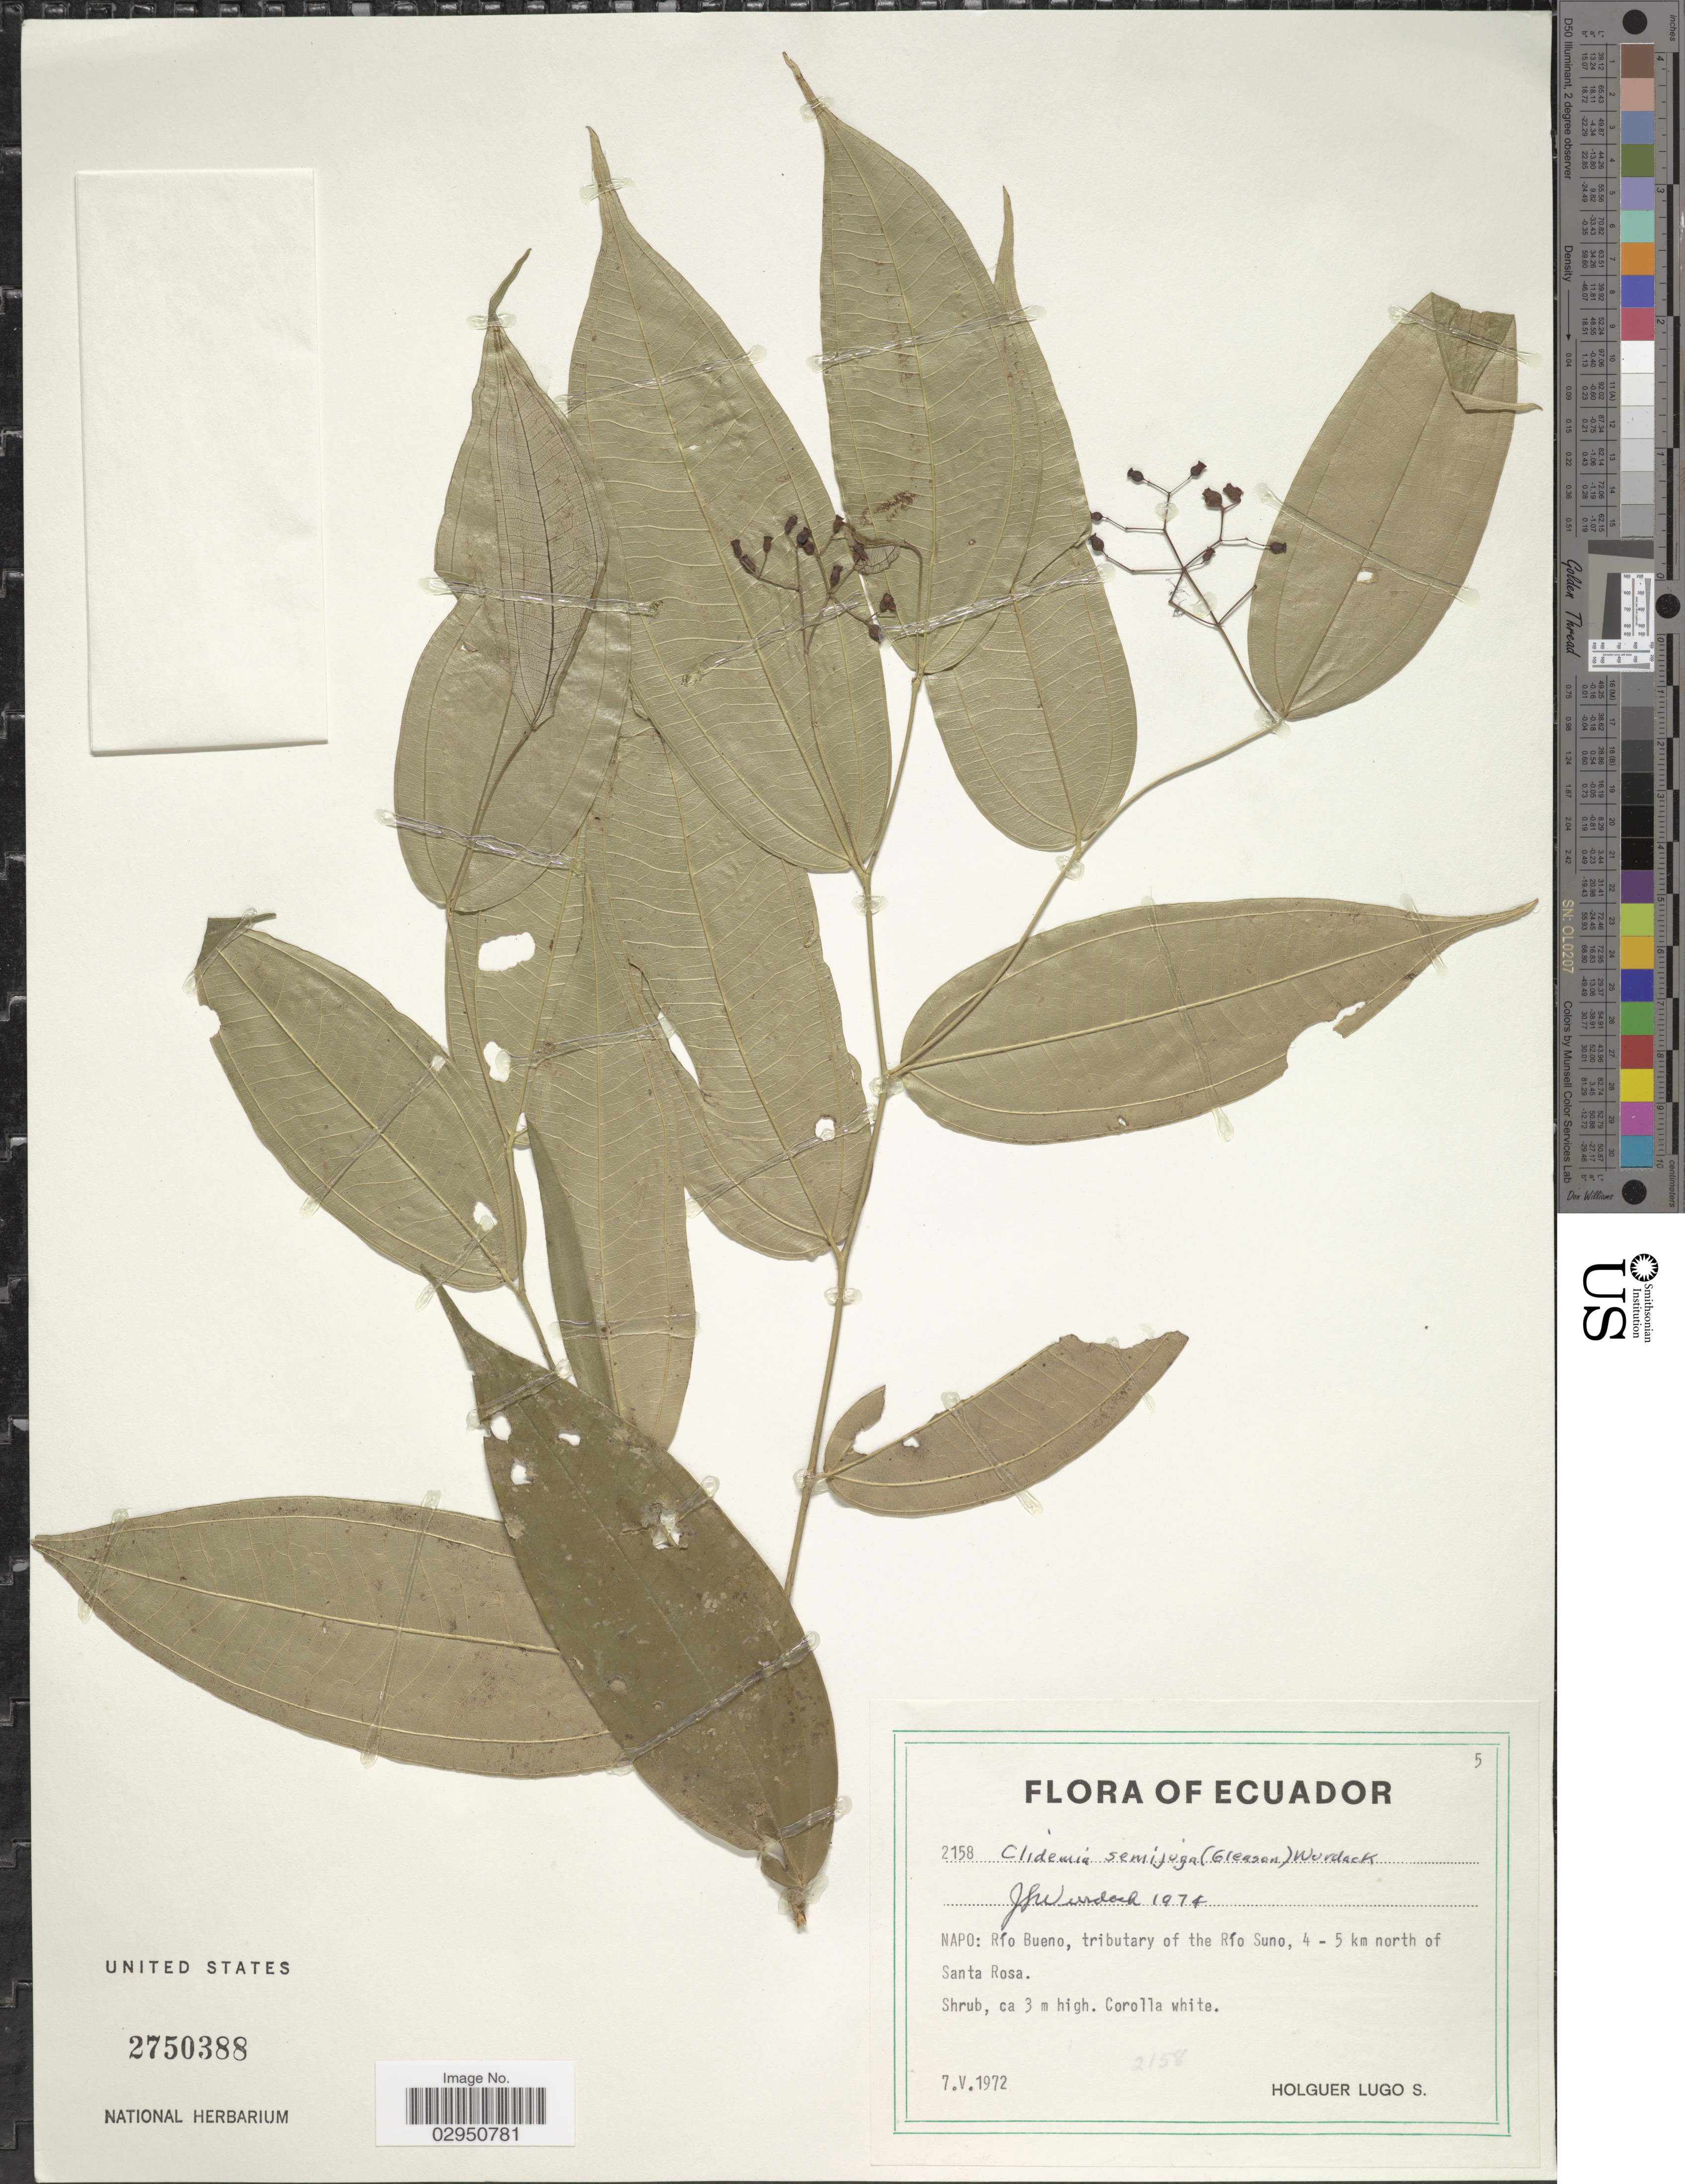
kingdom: Plantae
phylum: Tracheophyta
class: Magnoliopsida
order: Myrtales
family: Melastomataceae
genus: Clidemia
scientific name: Clidemia semijuga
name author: (Gleason) Wurdack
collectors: H. Lugo S.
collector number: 2158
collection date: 1972-05-07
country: Ecuador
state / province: Napo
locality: Río Bueno, tributary of the Río Suno, 4 - 5 km north of Santa Rosa.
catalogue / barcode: US 2750388